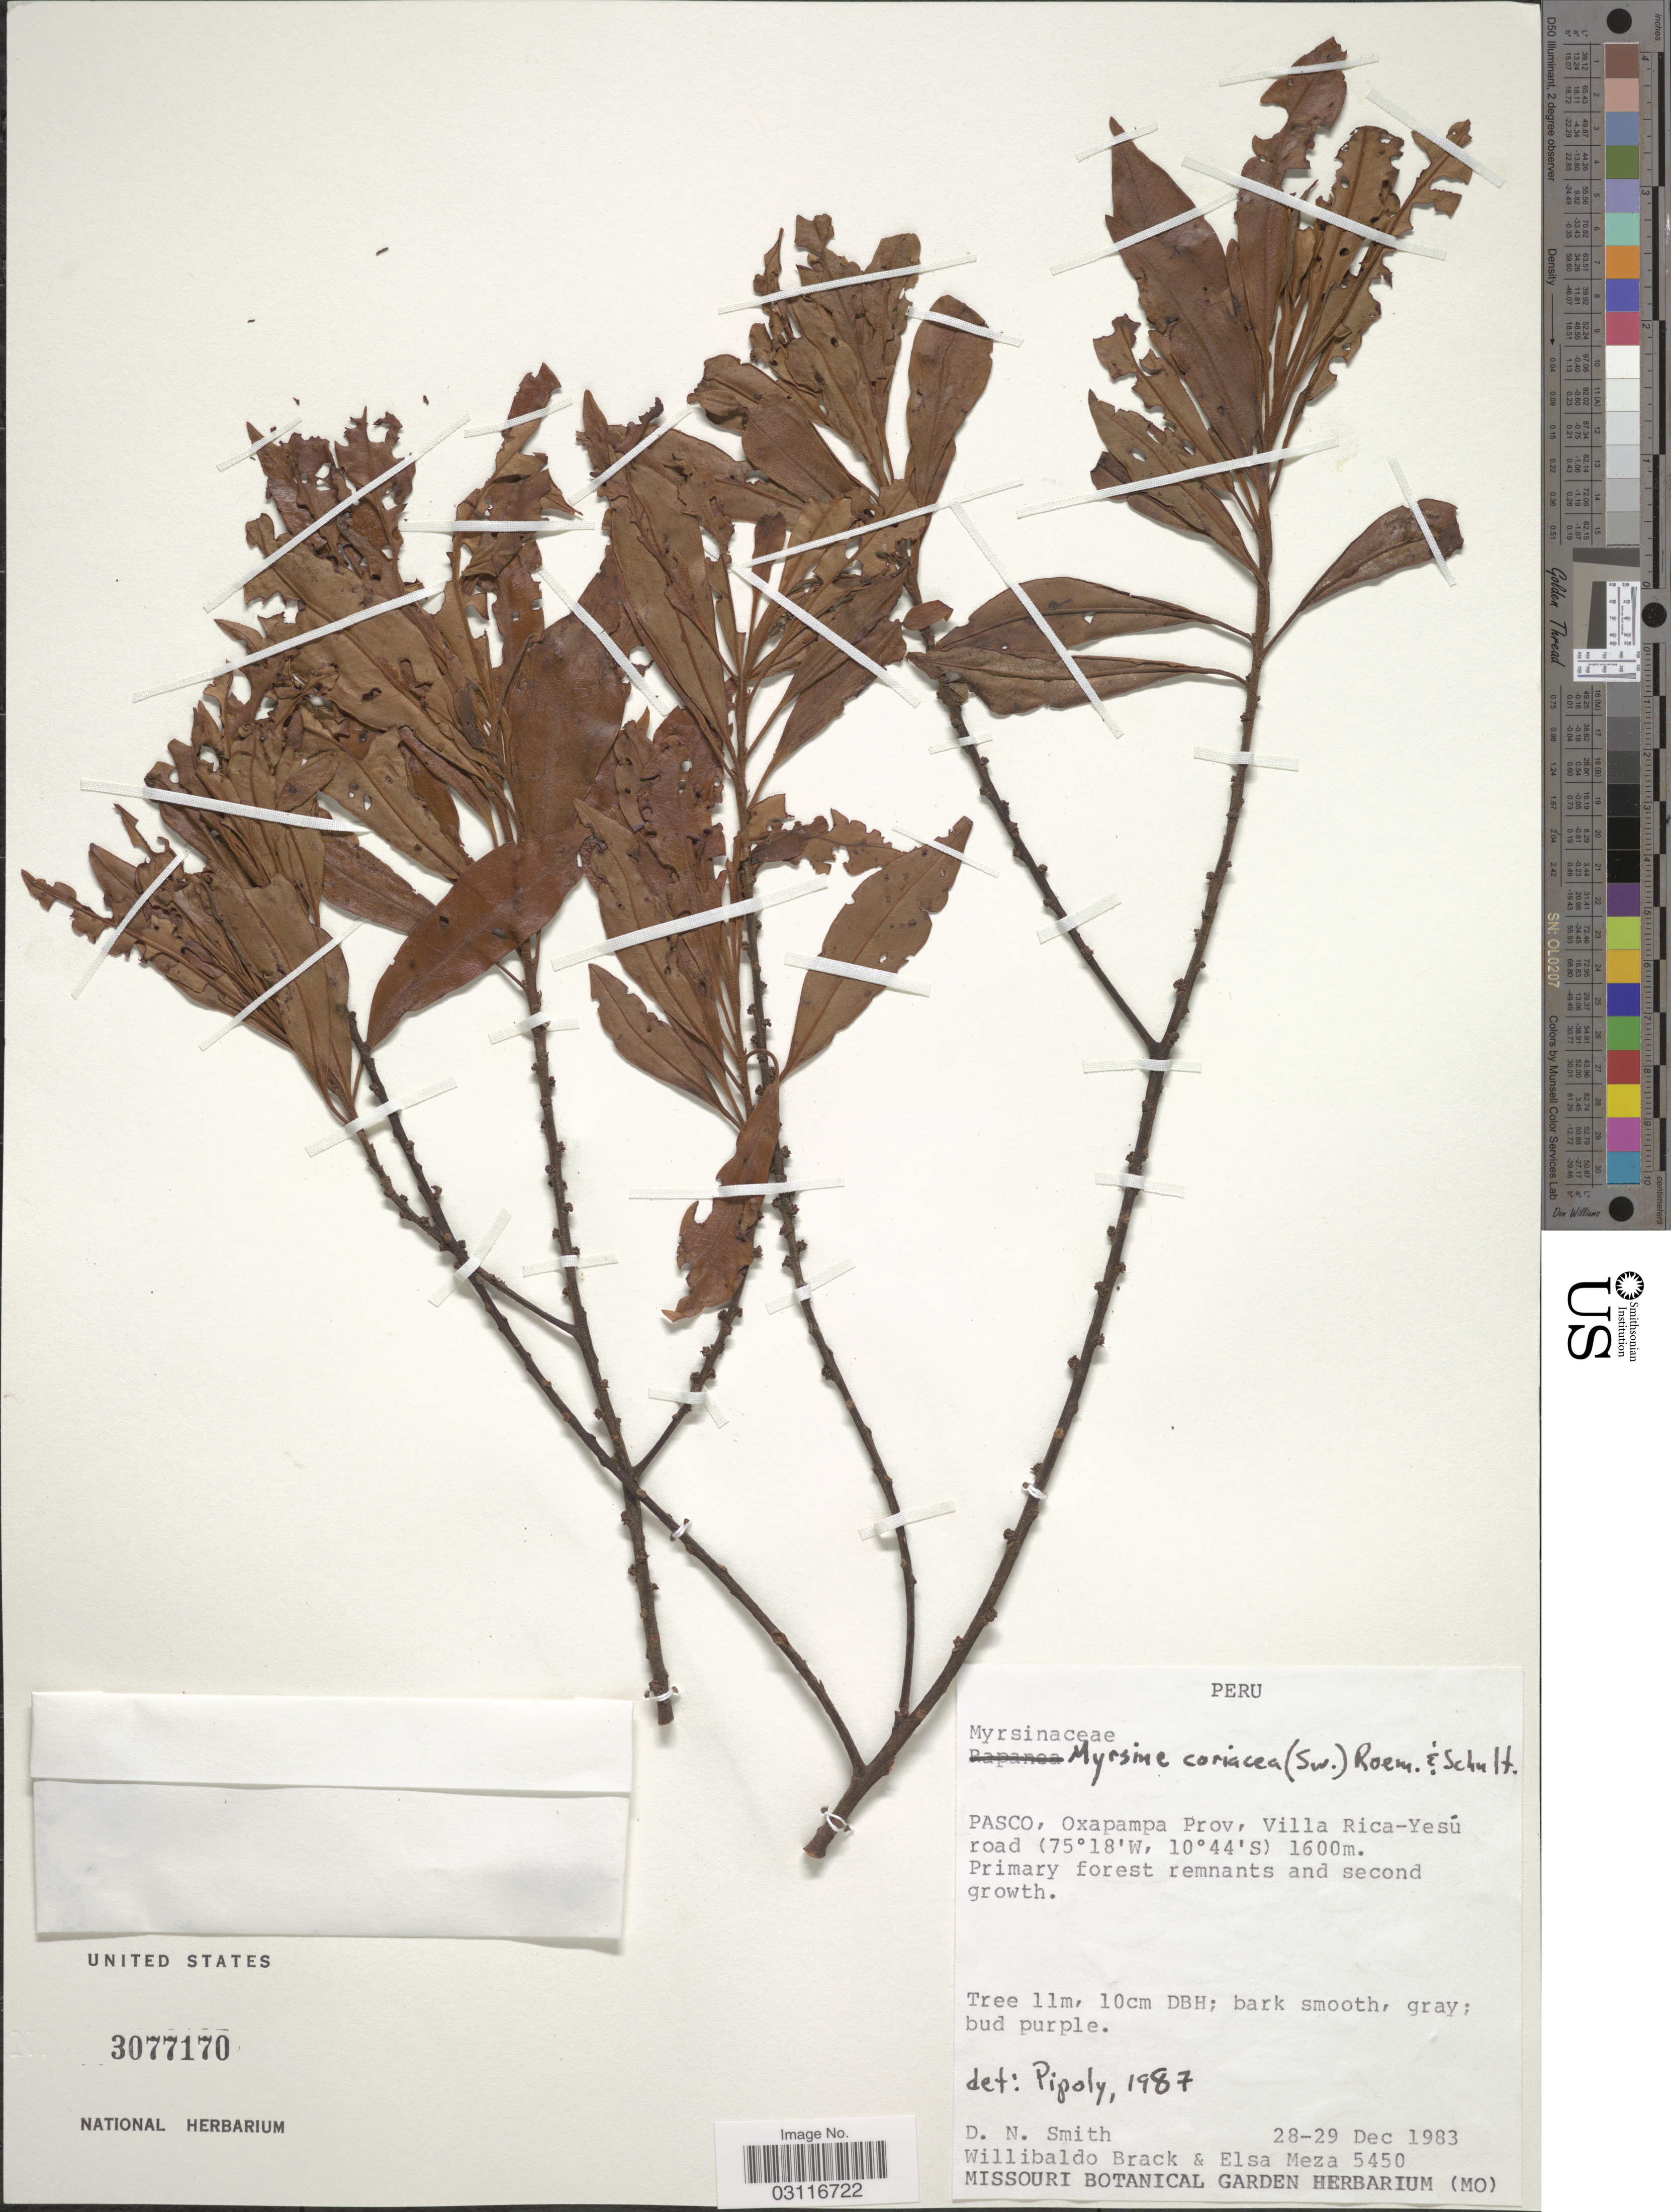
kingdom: Plantae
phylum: Tracheophyta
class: Magnoliopsida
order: Ericales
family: Primulaceae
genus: Myrsine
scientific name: Myrsine coriacea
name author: (Sw.) R. Br. ex Roem. & Schult.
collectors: D. Smith, W. Brack & E. Meza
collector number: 5450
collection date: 1983-12-28/1983-12-29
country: Peru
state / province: Pasco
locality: Oxapampa Prov, Villa Rica-Yesú road.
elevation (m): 1600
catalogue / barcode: US 3077170